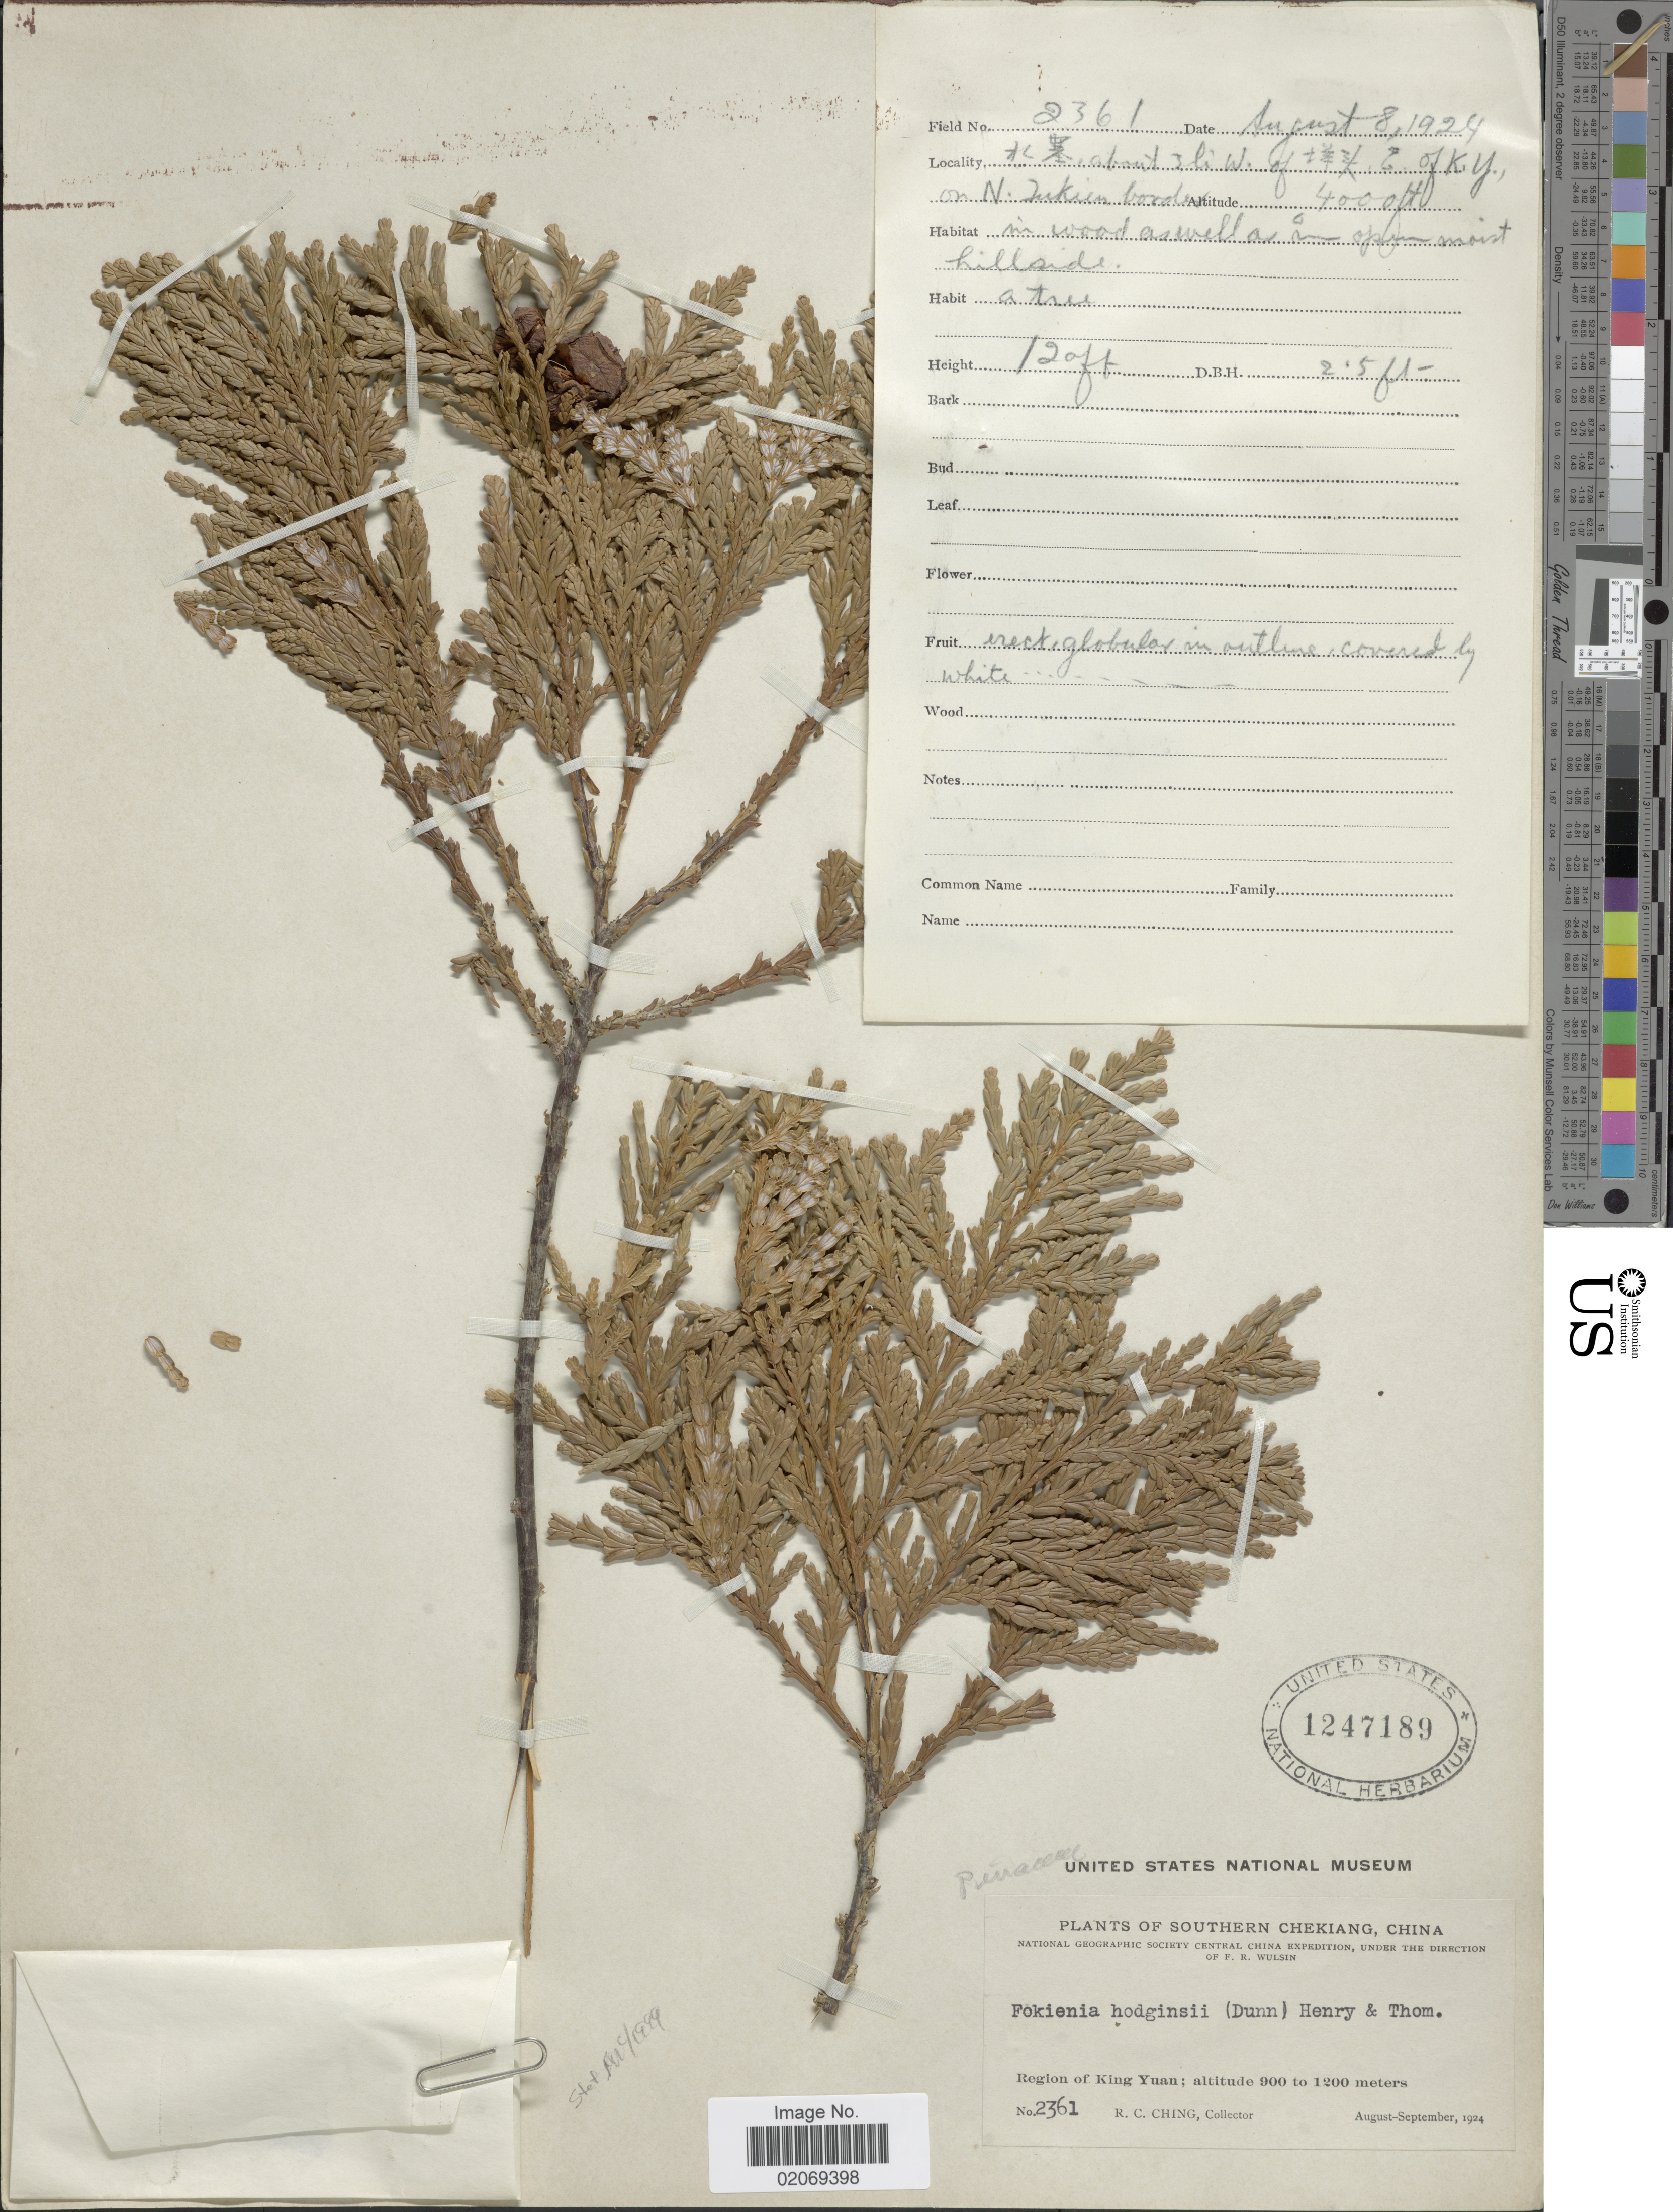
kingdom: Plantae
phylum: Tracheophyta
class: Pinopsida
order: Pinales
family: Cupressaceae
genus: Fokienia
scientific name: Fokienia hodginsii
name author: A. Henry & Thomas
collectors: R. C. Ching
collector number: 2361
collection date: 1924-08/1924-09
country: China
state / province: Zhejiang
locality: Southern Chekiang, Region of King Yuan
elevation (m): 900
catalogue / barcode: US 1247189